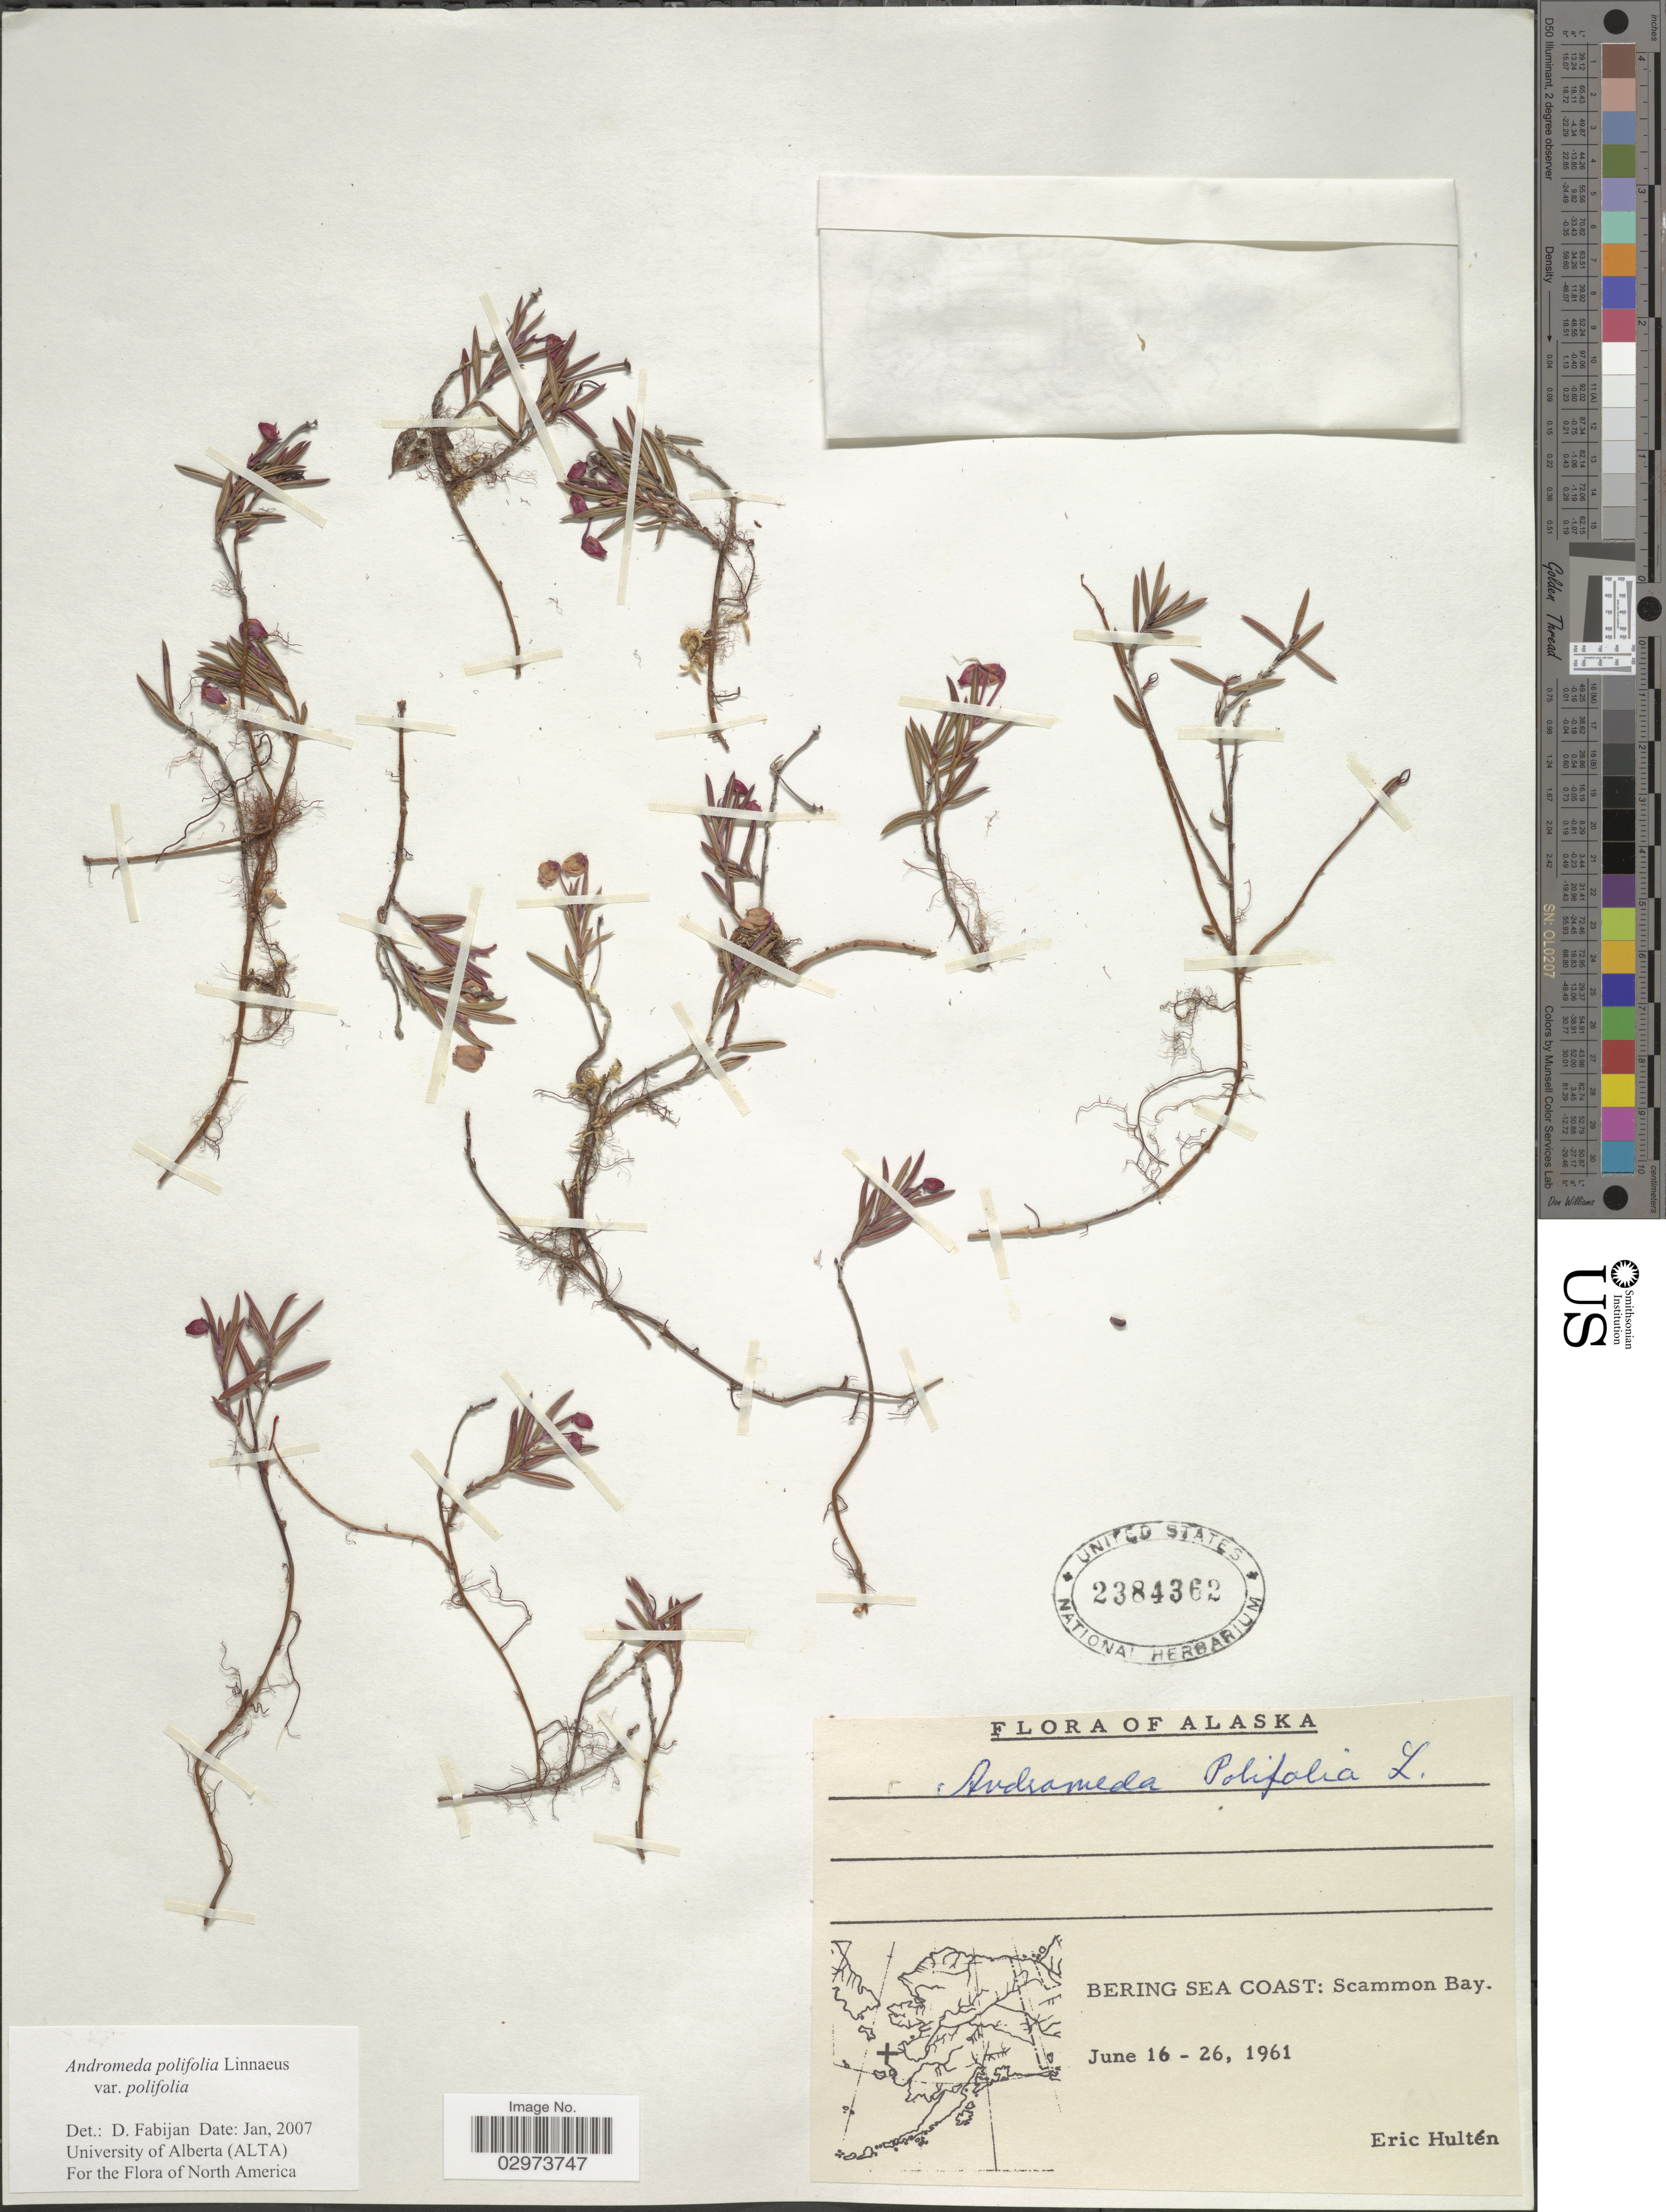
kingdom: Plantae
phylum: Tracheophyta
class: Magnoliopsida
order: Ericales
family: Ericaceae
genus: Andromeda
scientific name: Andromeda polifolia var. polifolia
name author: L.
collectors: E. G. Hultén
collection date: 1961-06-16/1961-06-26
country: United States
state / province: Alaska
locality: Bering Sea Coast: Scammon Bay.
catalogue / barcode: US 2384362